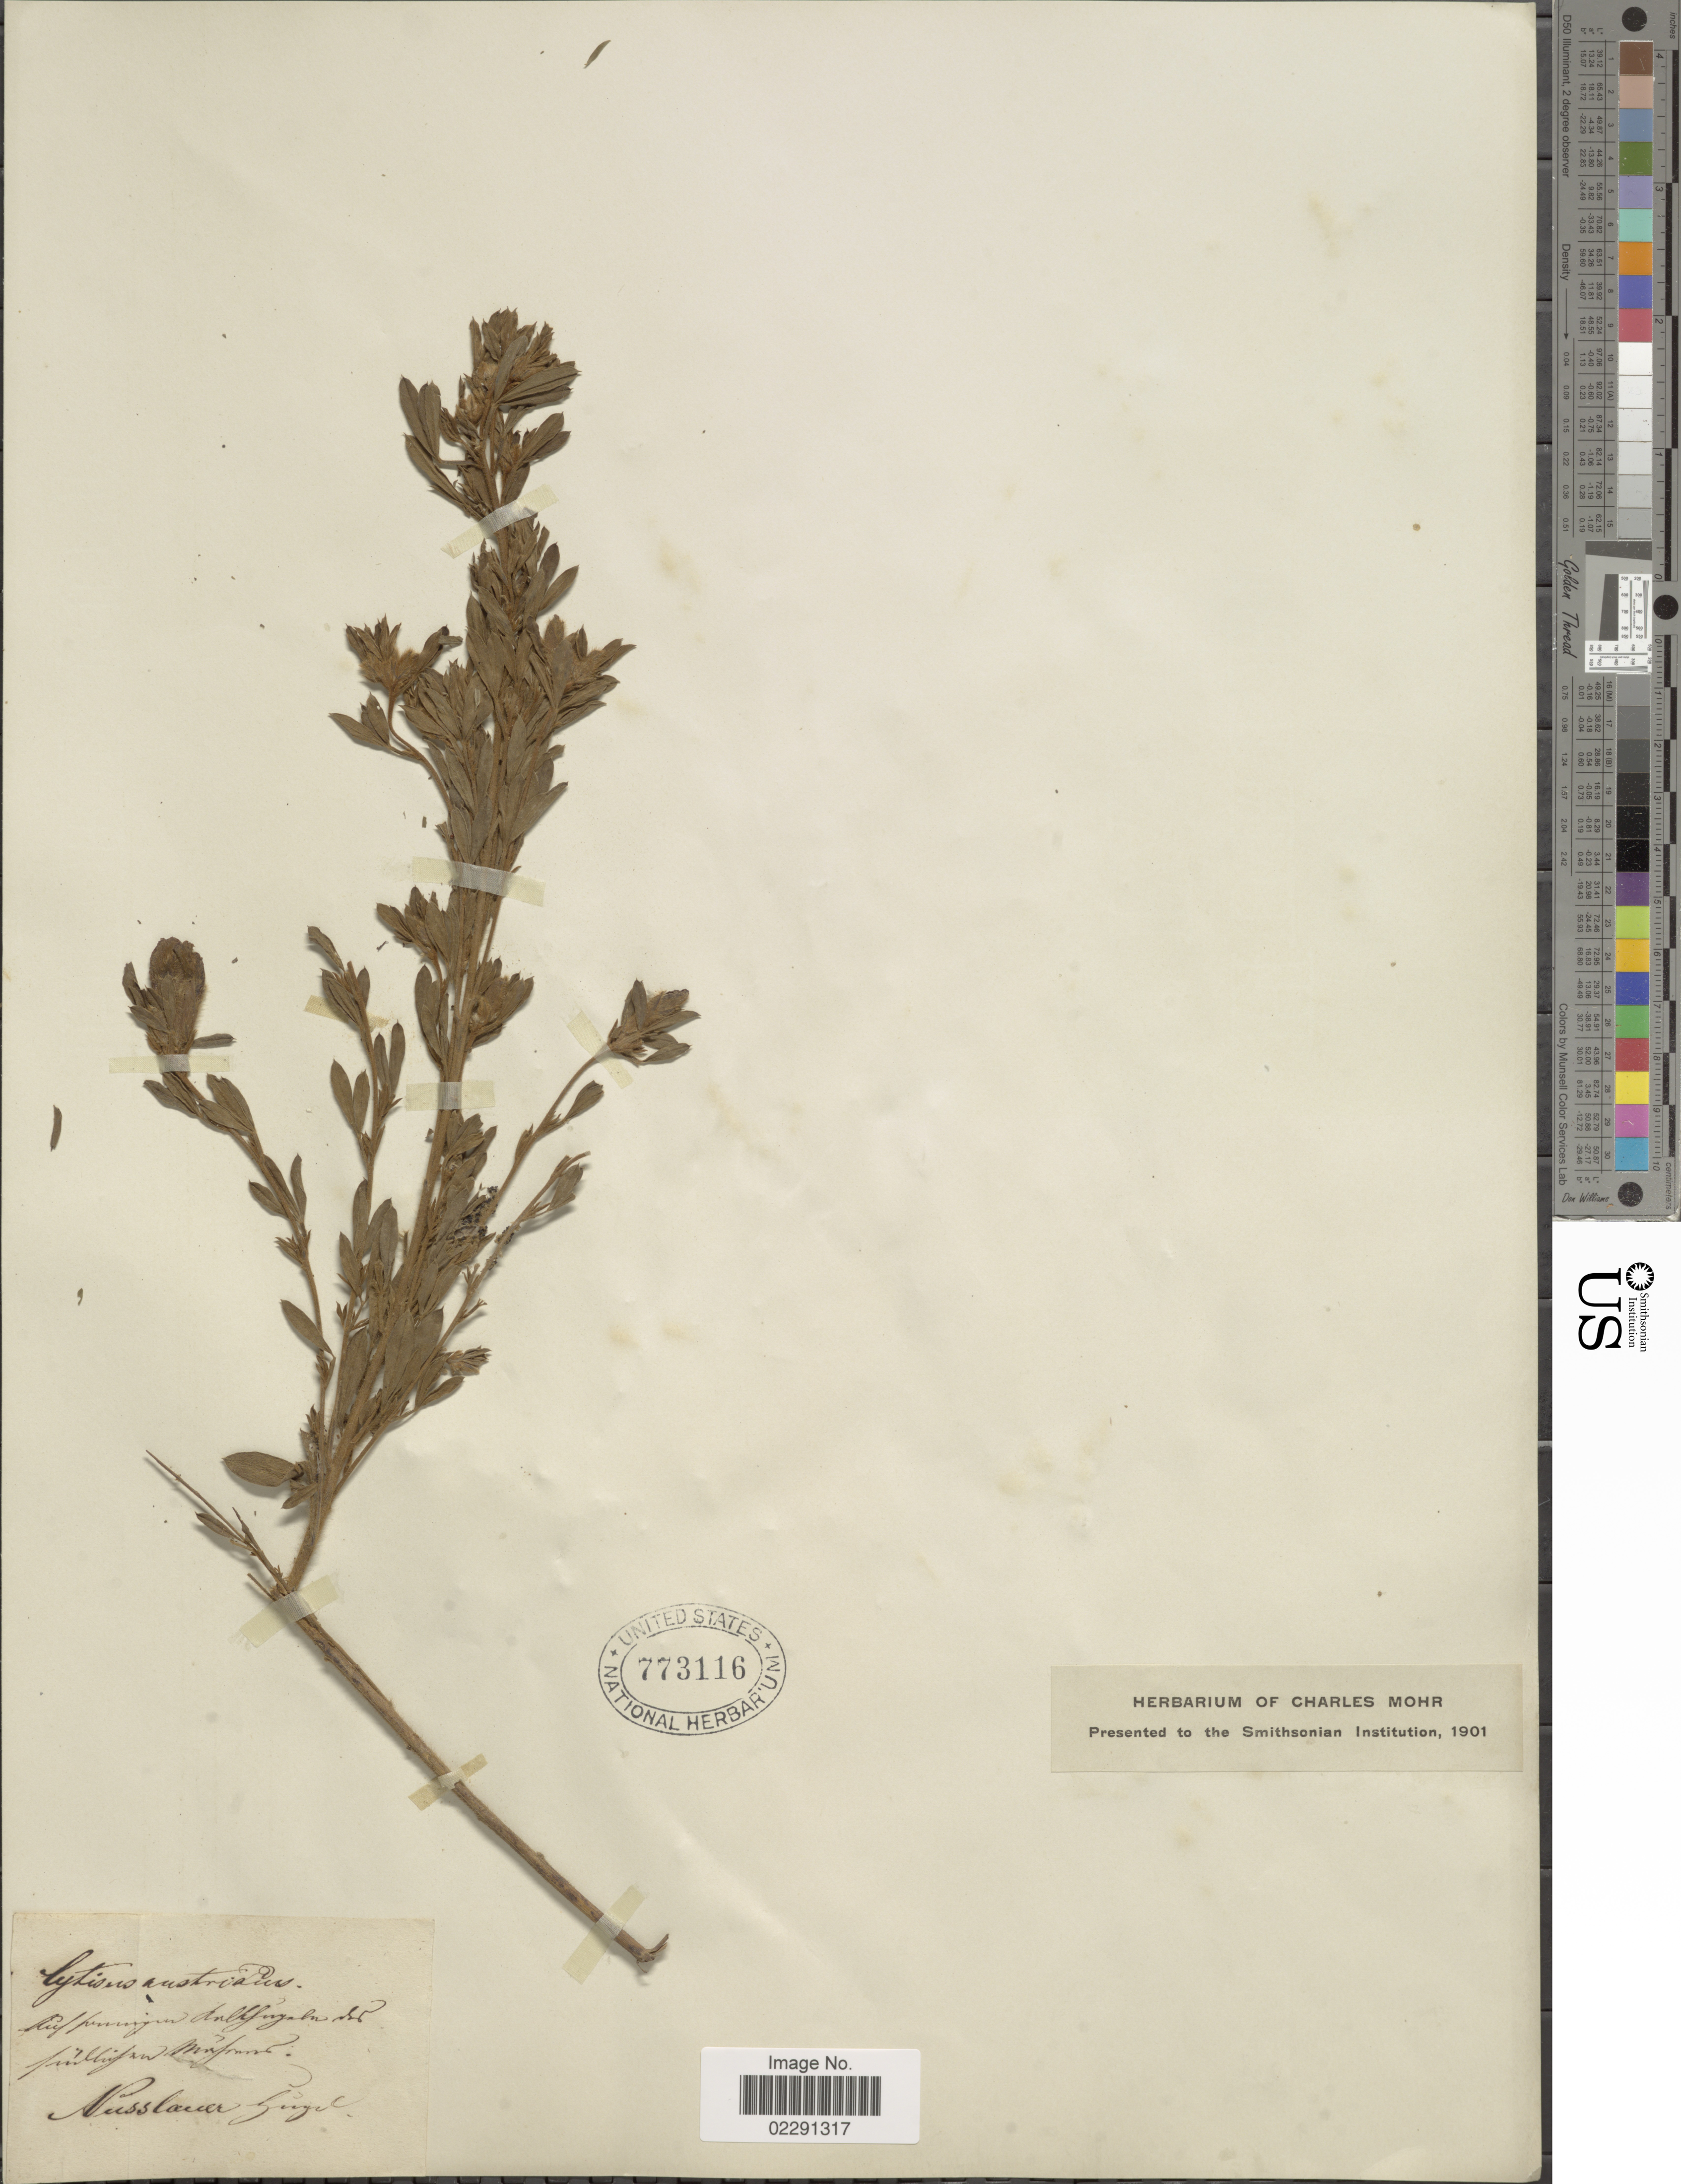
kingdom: Plantae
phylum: Tracheophyta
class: Magnoliopsida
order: Fabales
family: Fabaceae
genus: Cytisus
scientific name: Cytisus austriacus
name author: L.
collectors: N. Hugel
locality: Fuiluifeun Mirforn. [interpreted]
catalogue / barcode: US 773116